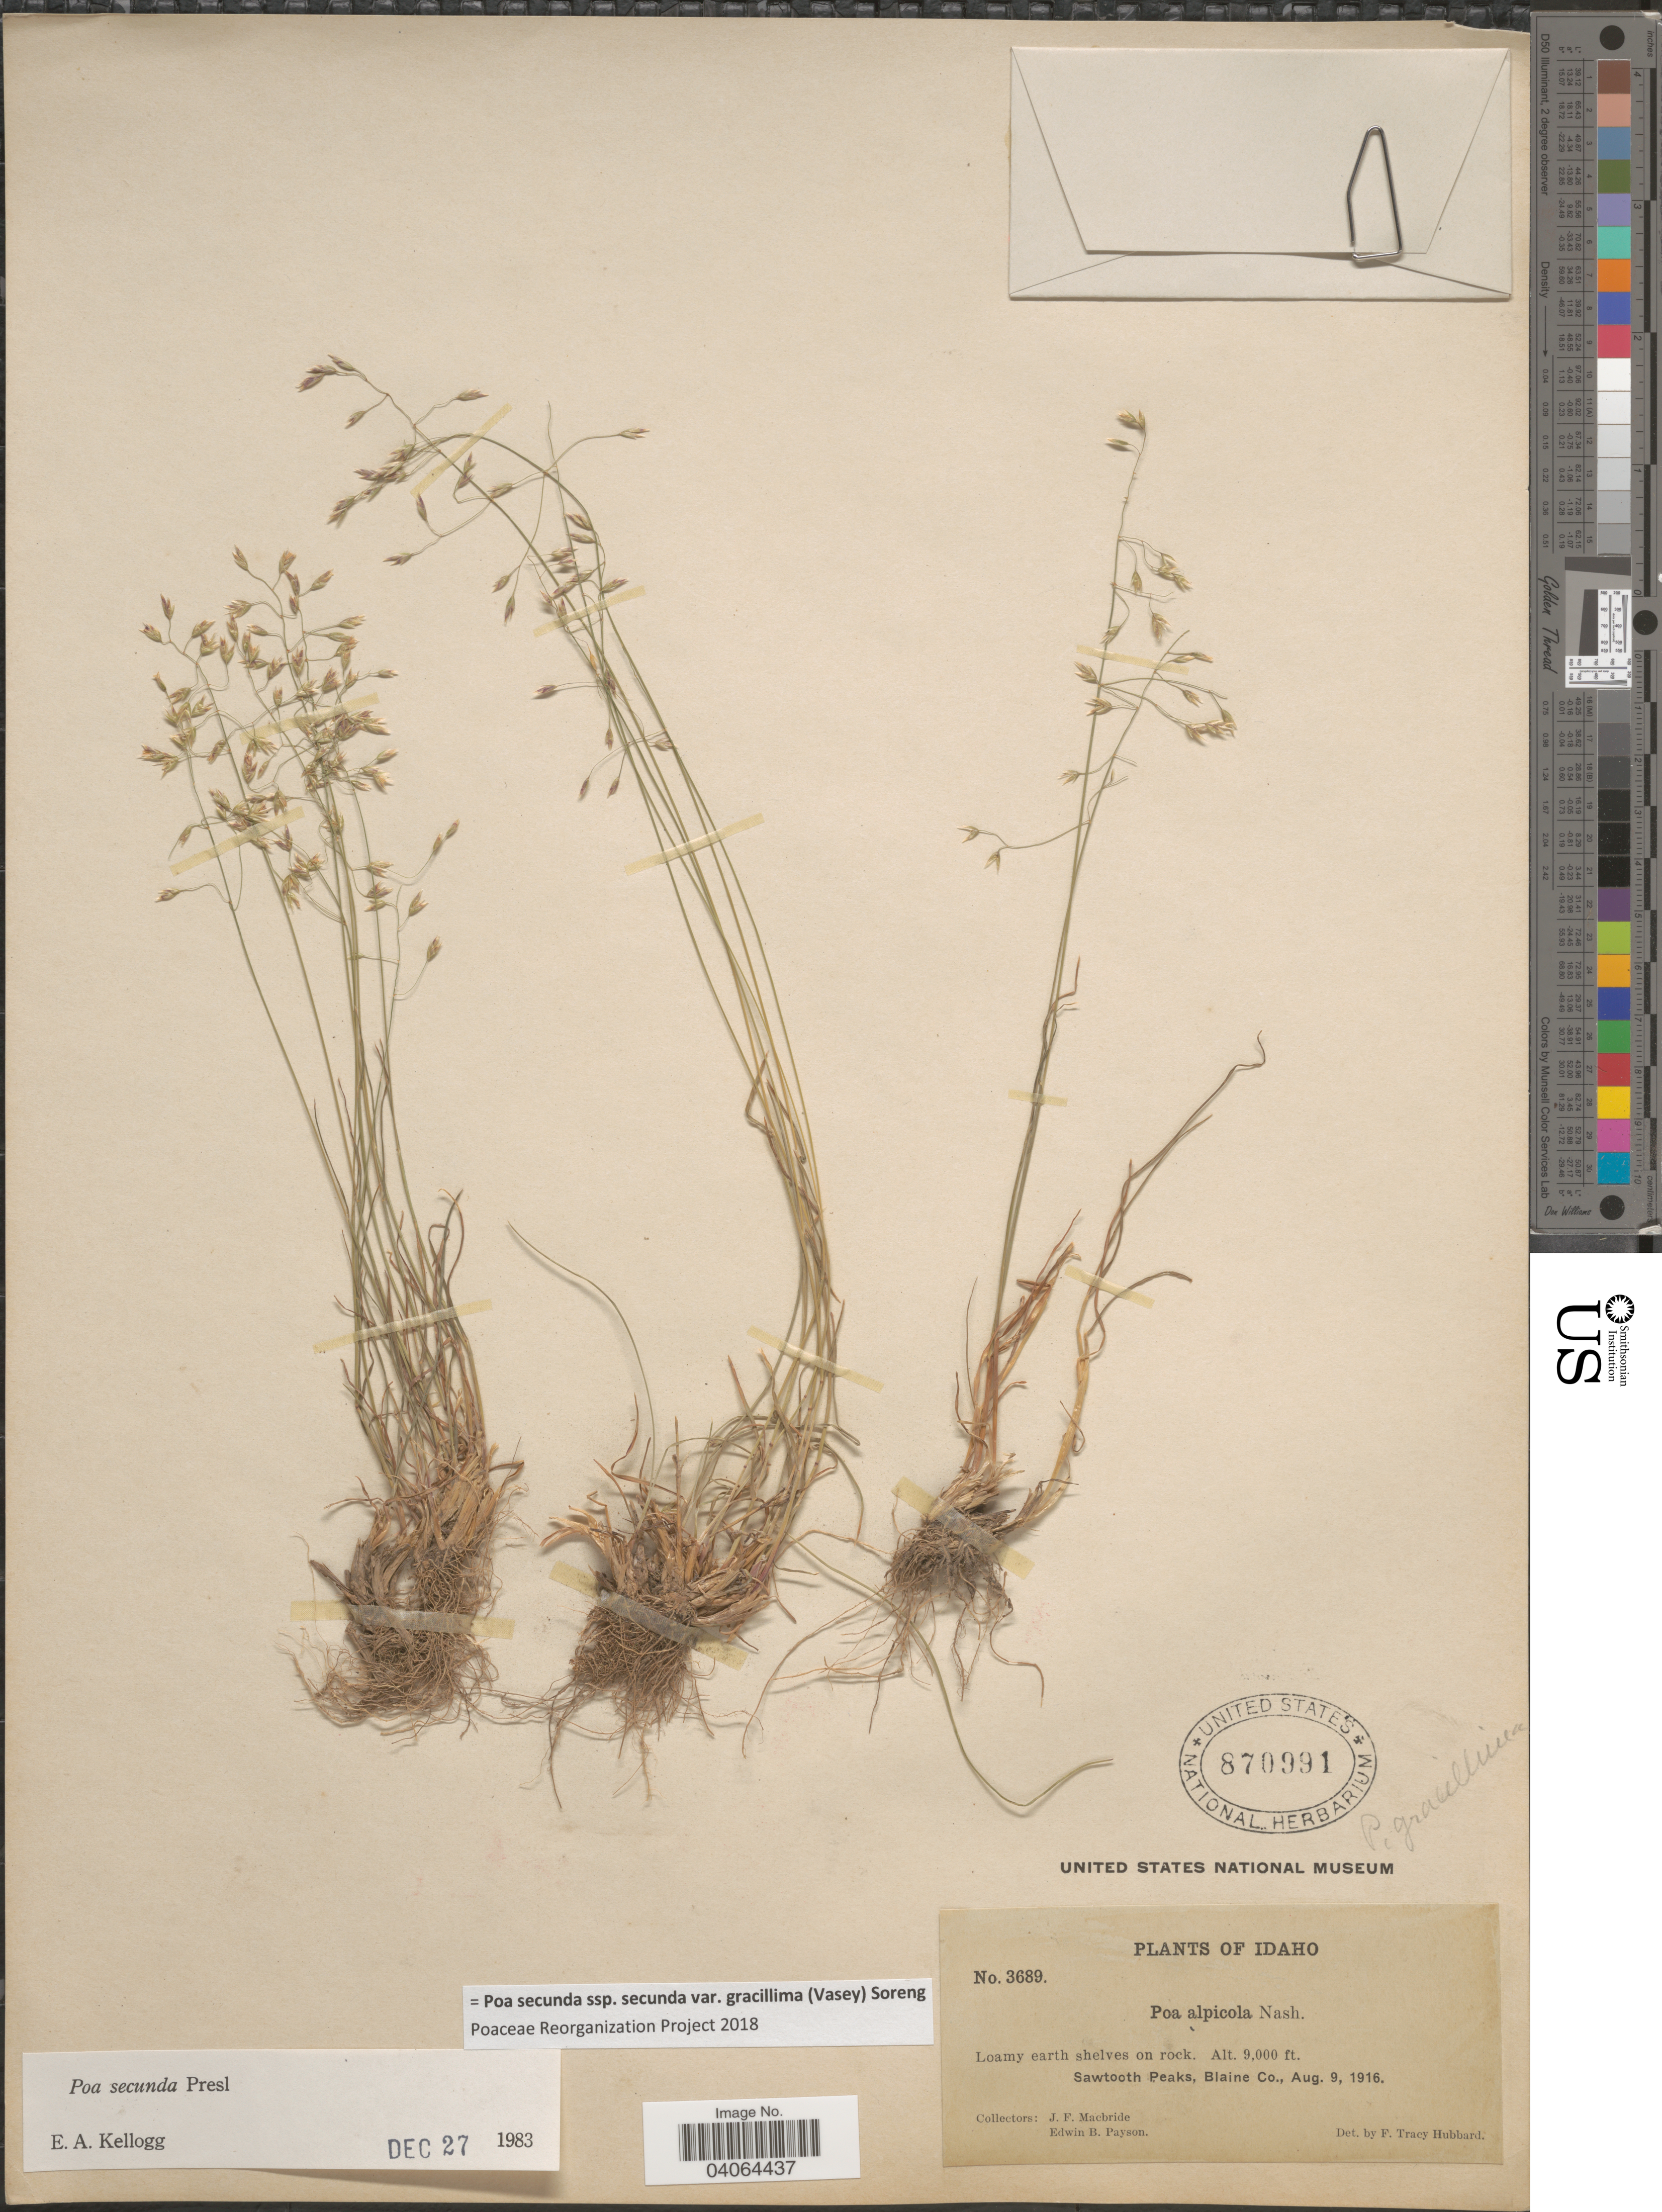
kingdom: Plantae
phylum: Tracheophyta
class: Liliopsida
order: Poales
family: Poaceae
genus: Poa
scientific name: Poa secunda subsp. secunda var. gracillima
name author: (Vasey) Soreng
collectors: J. F. Macbride & E. B. Payson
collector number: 3689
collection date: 1916-08-09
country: United States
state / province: Idaho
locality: Loamy earth shelves on rock. Sawtooth Peaks, Blain Co.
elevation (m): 2743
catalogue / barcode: US 870991